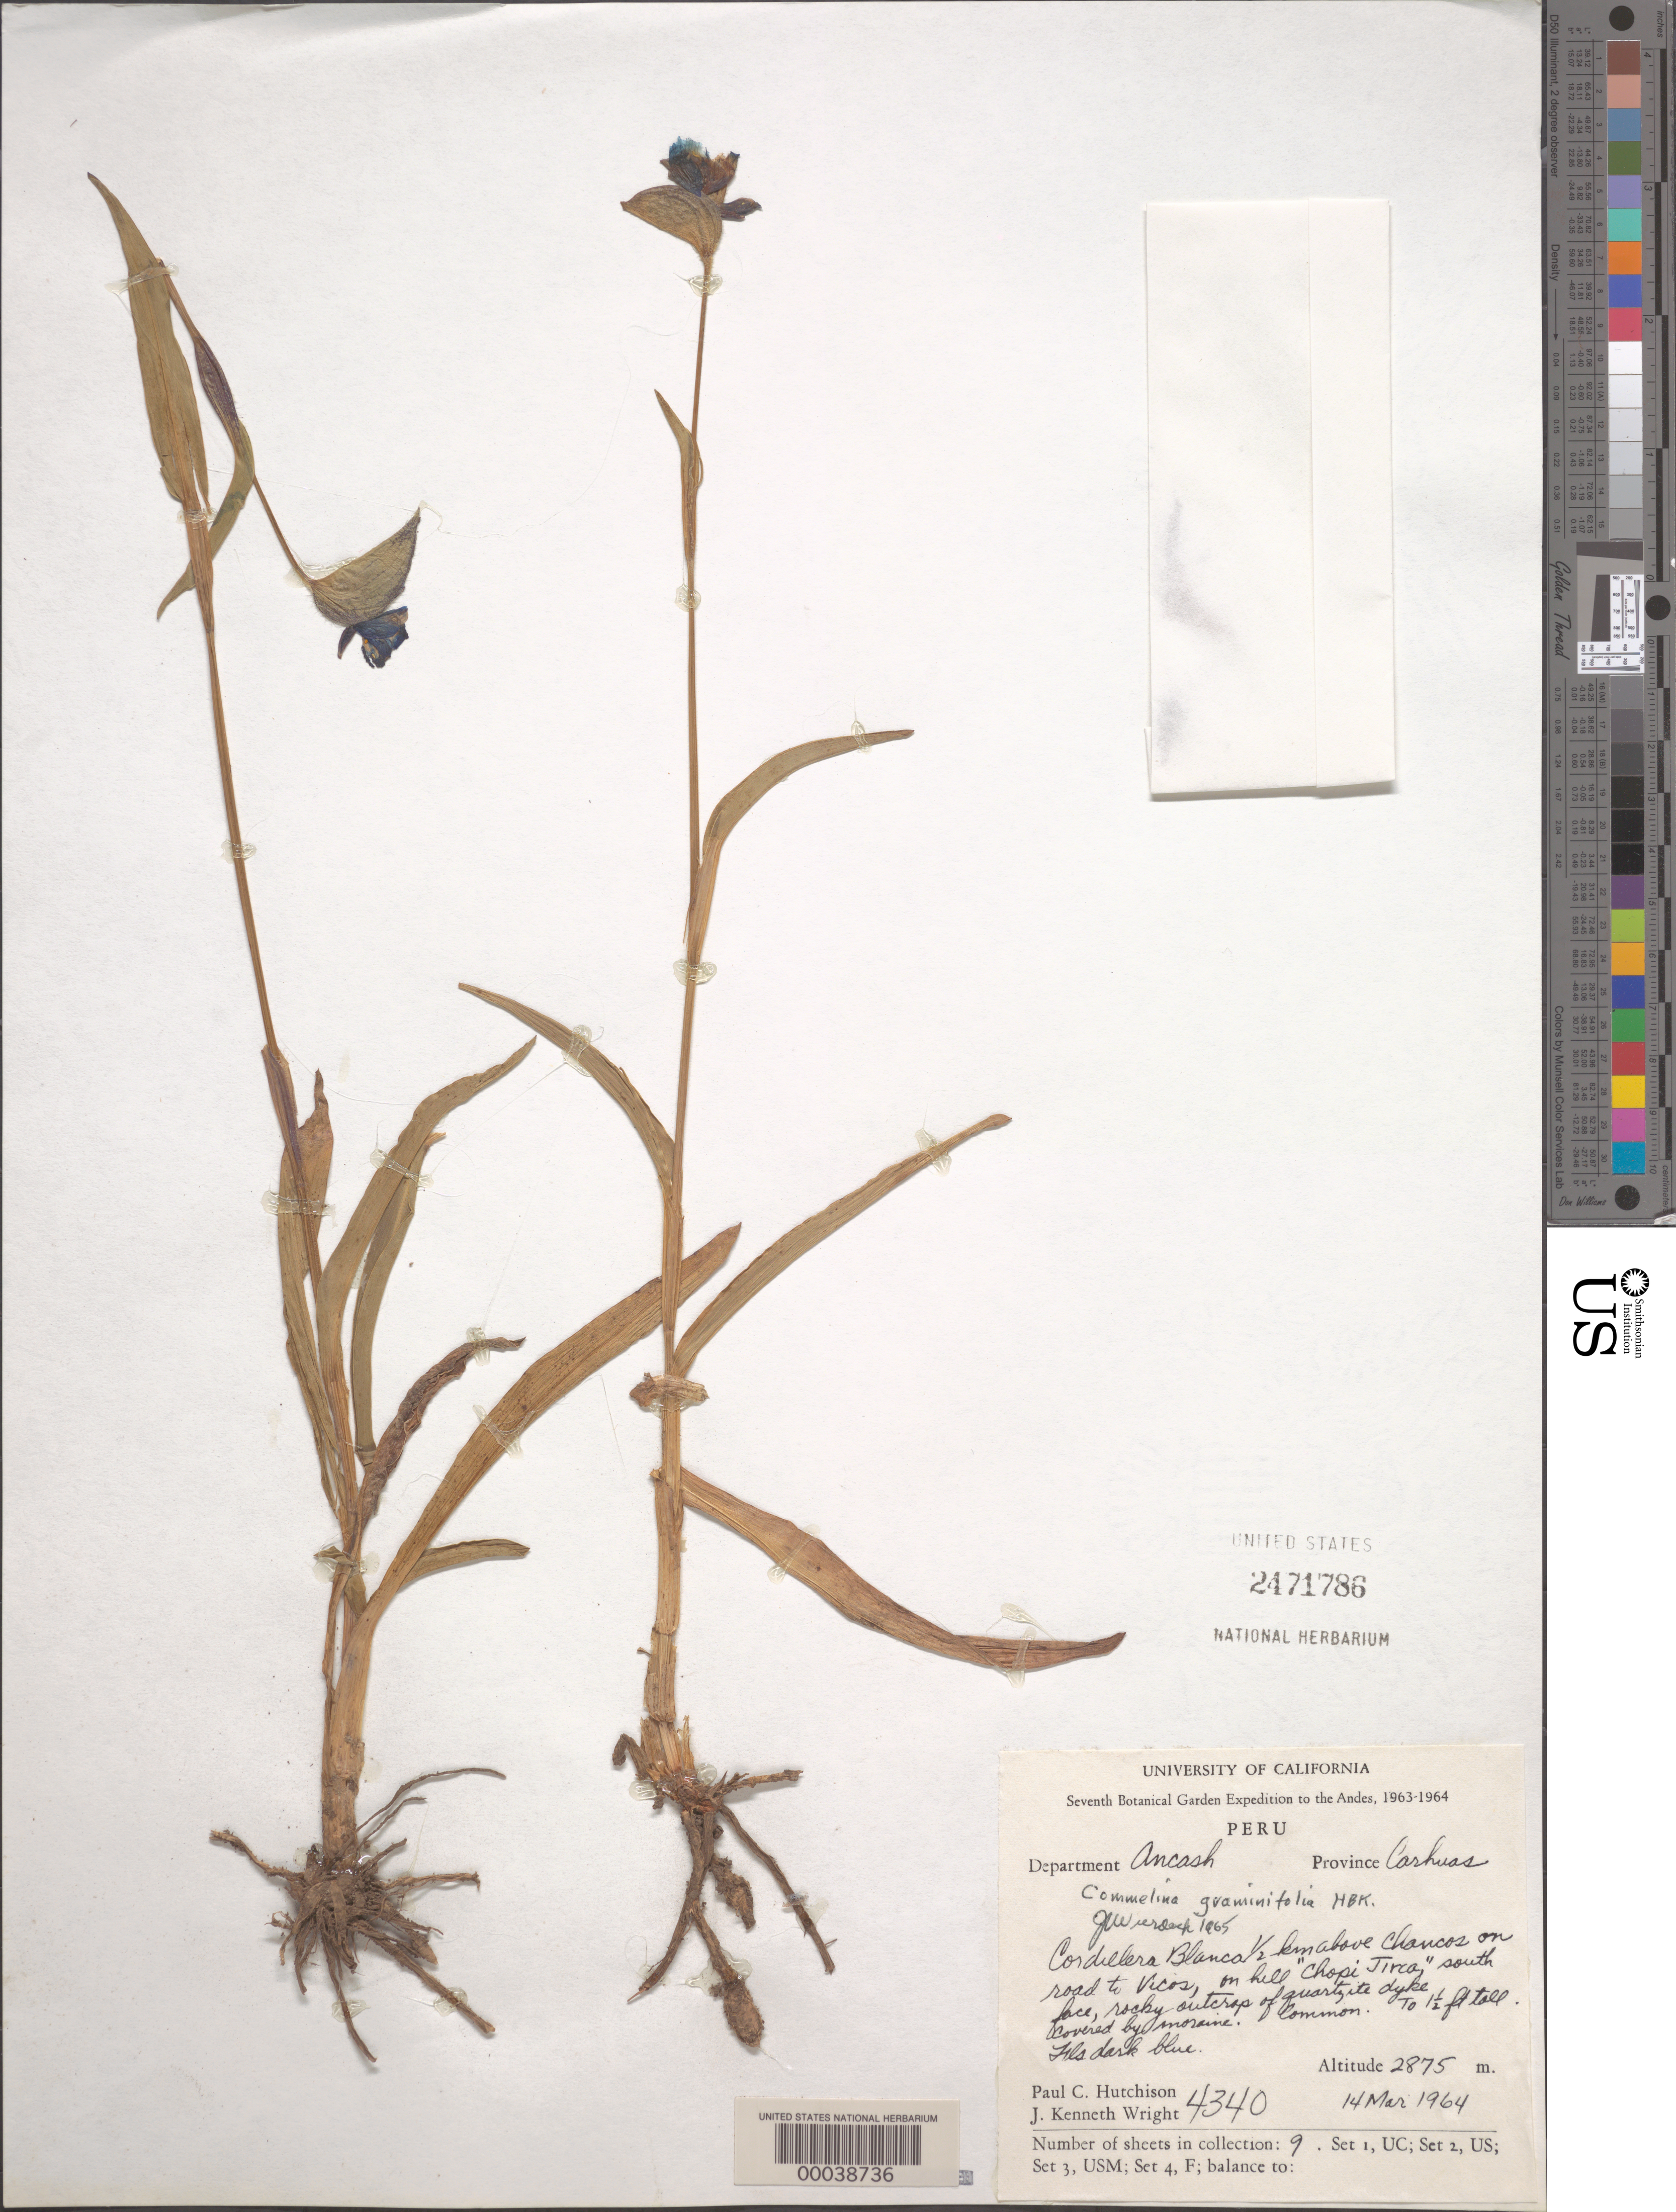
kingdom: Plantae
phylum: Tracheophyta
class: Liliopsida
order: Commelinales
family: Commelinaceae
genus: Commelina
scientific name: Commelina graminifolia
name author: Kunth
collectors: P. C. Hutchison & J. K. Wright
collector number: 4340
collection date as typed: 14 Mar 1964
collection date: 1964-03-14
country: Peru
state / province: Ancash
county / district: Carhuaz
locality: Cordillera Blanca, above Chancos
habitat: Rocky slope; quartzite dyke covered by moraine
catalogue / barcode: US 2471786